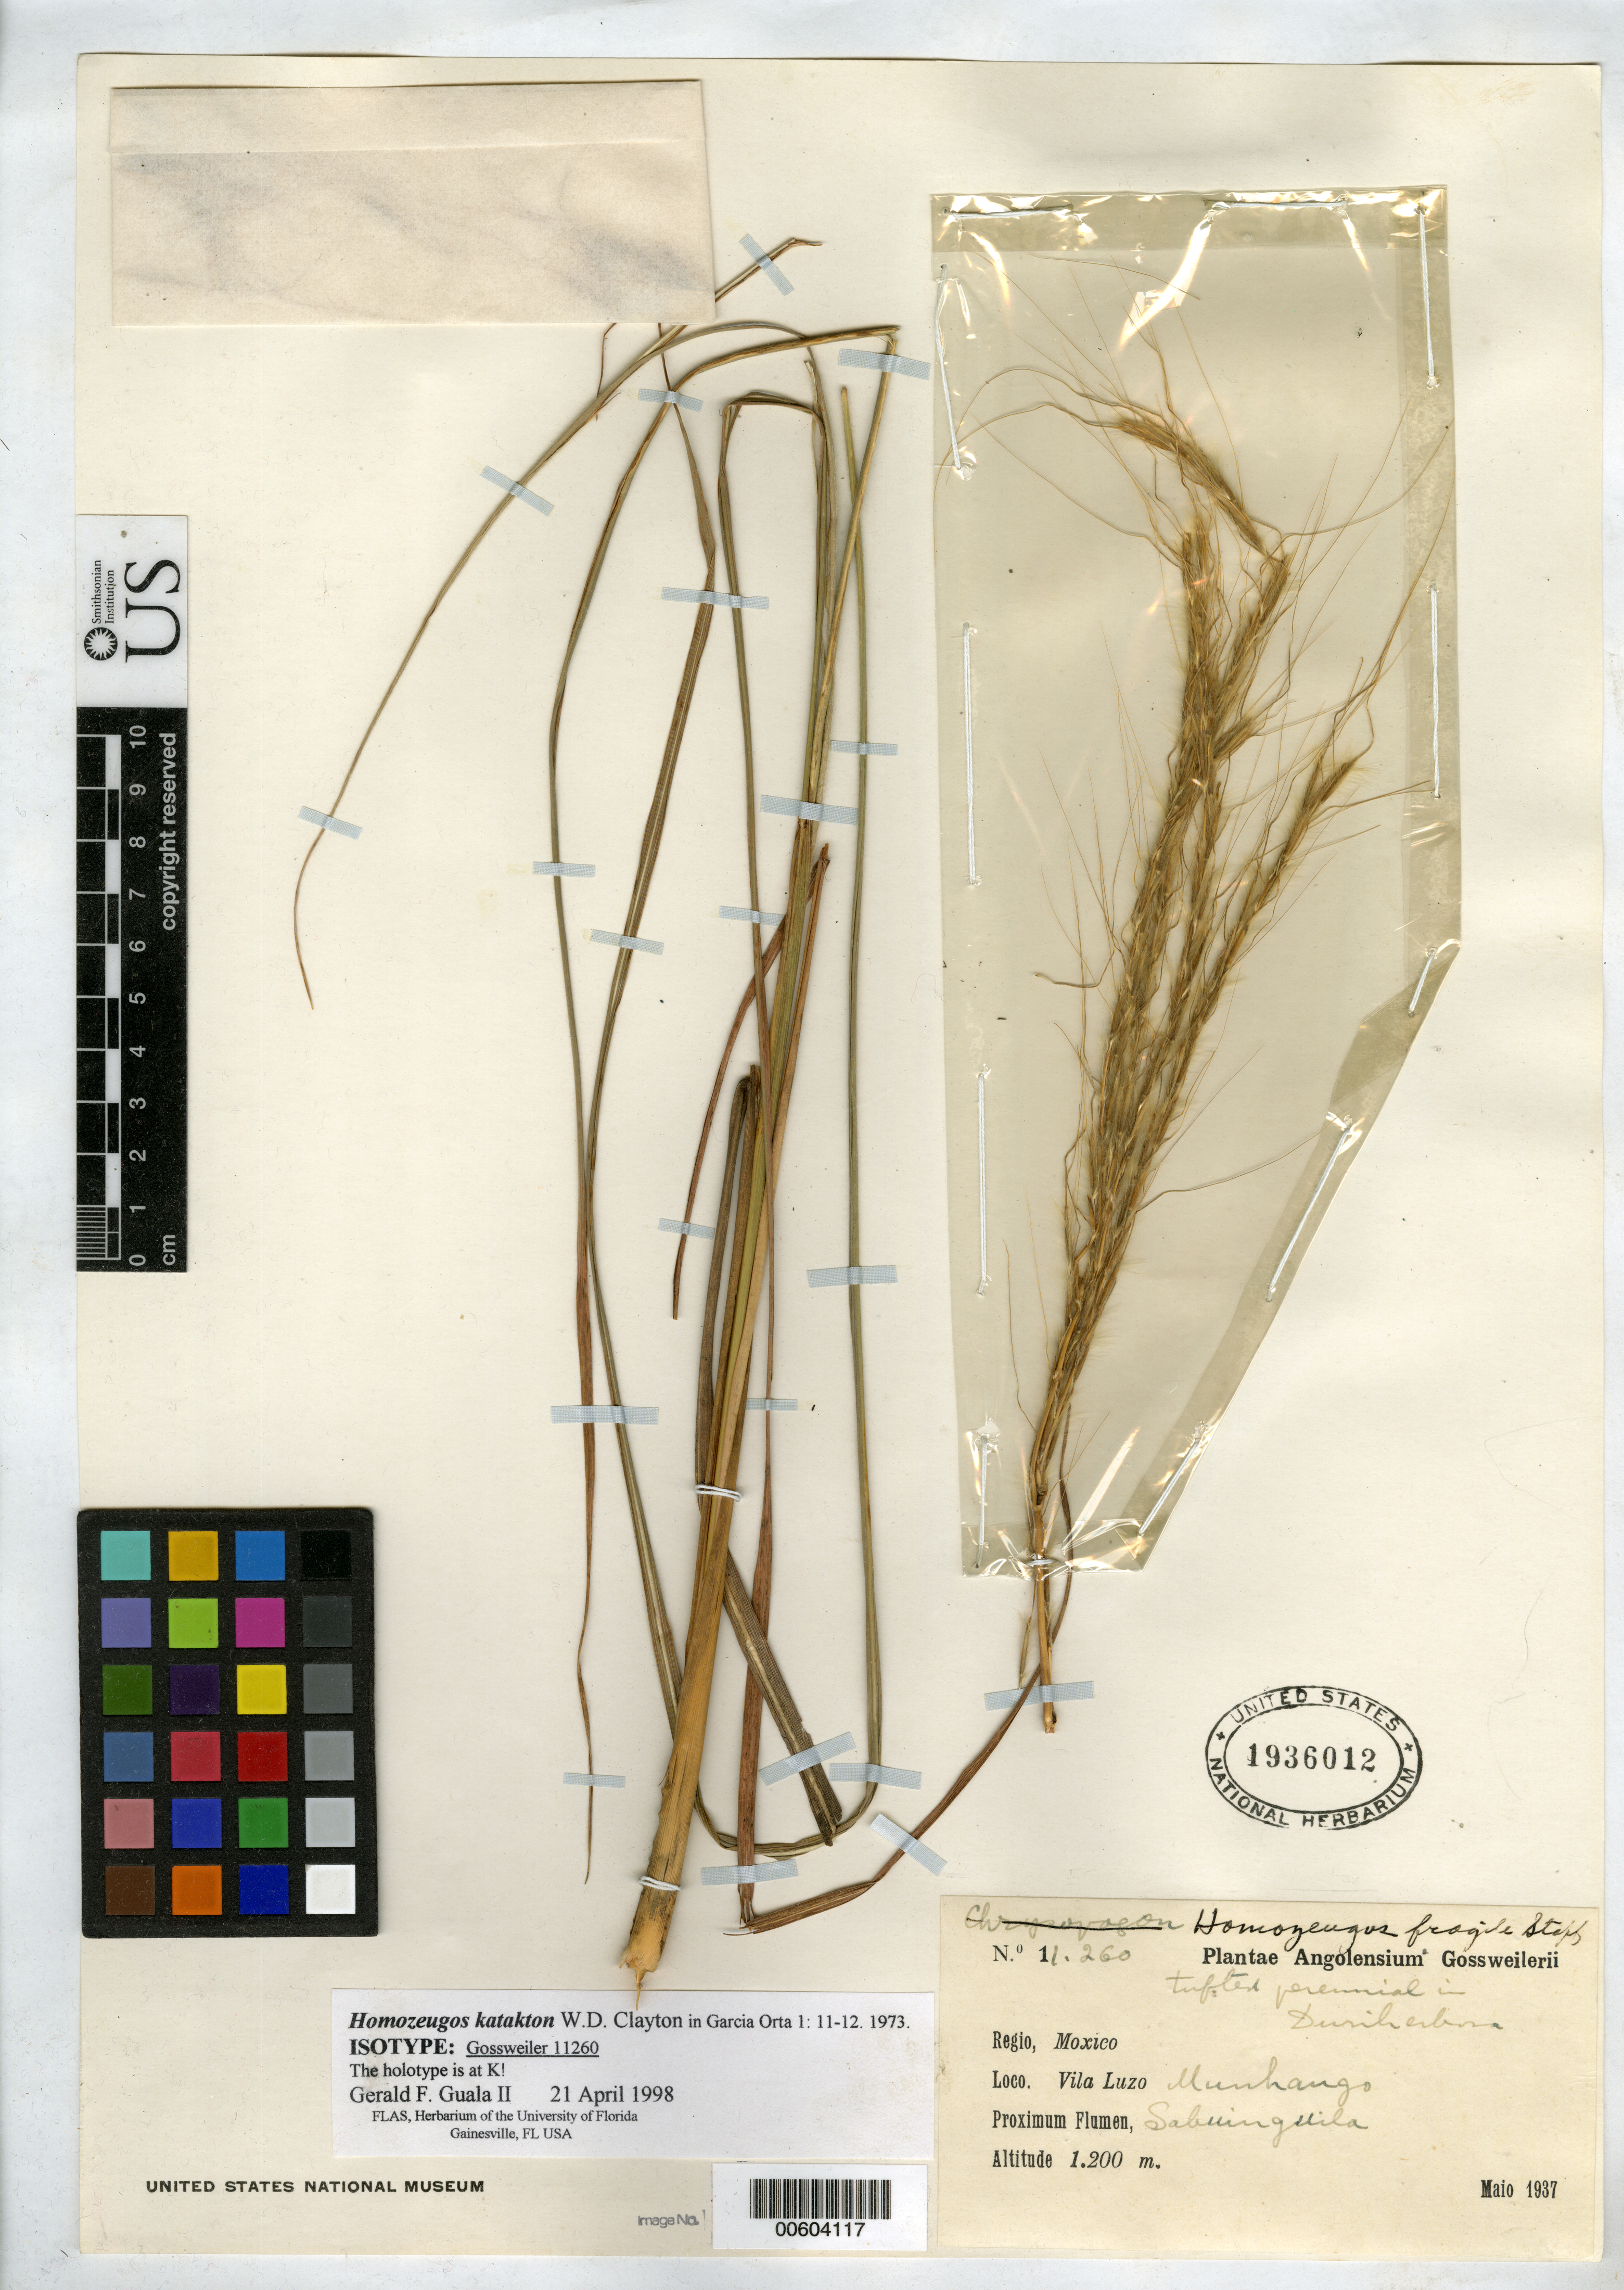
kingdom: Plantae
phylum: Tracheophyta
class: Liliopsida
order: Poales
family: Poaceae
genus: Homozeugos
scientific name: Homozeugos katakton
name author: Clayton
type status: Isotype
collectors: J. Gossweiler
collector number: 11260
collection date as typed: May 1937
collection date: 1937-05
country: Angola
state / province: Moxico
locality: Moxico, Vila Luzo, Munhango.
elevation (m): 1200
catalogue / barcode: US 1936012